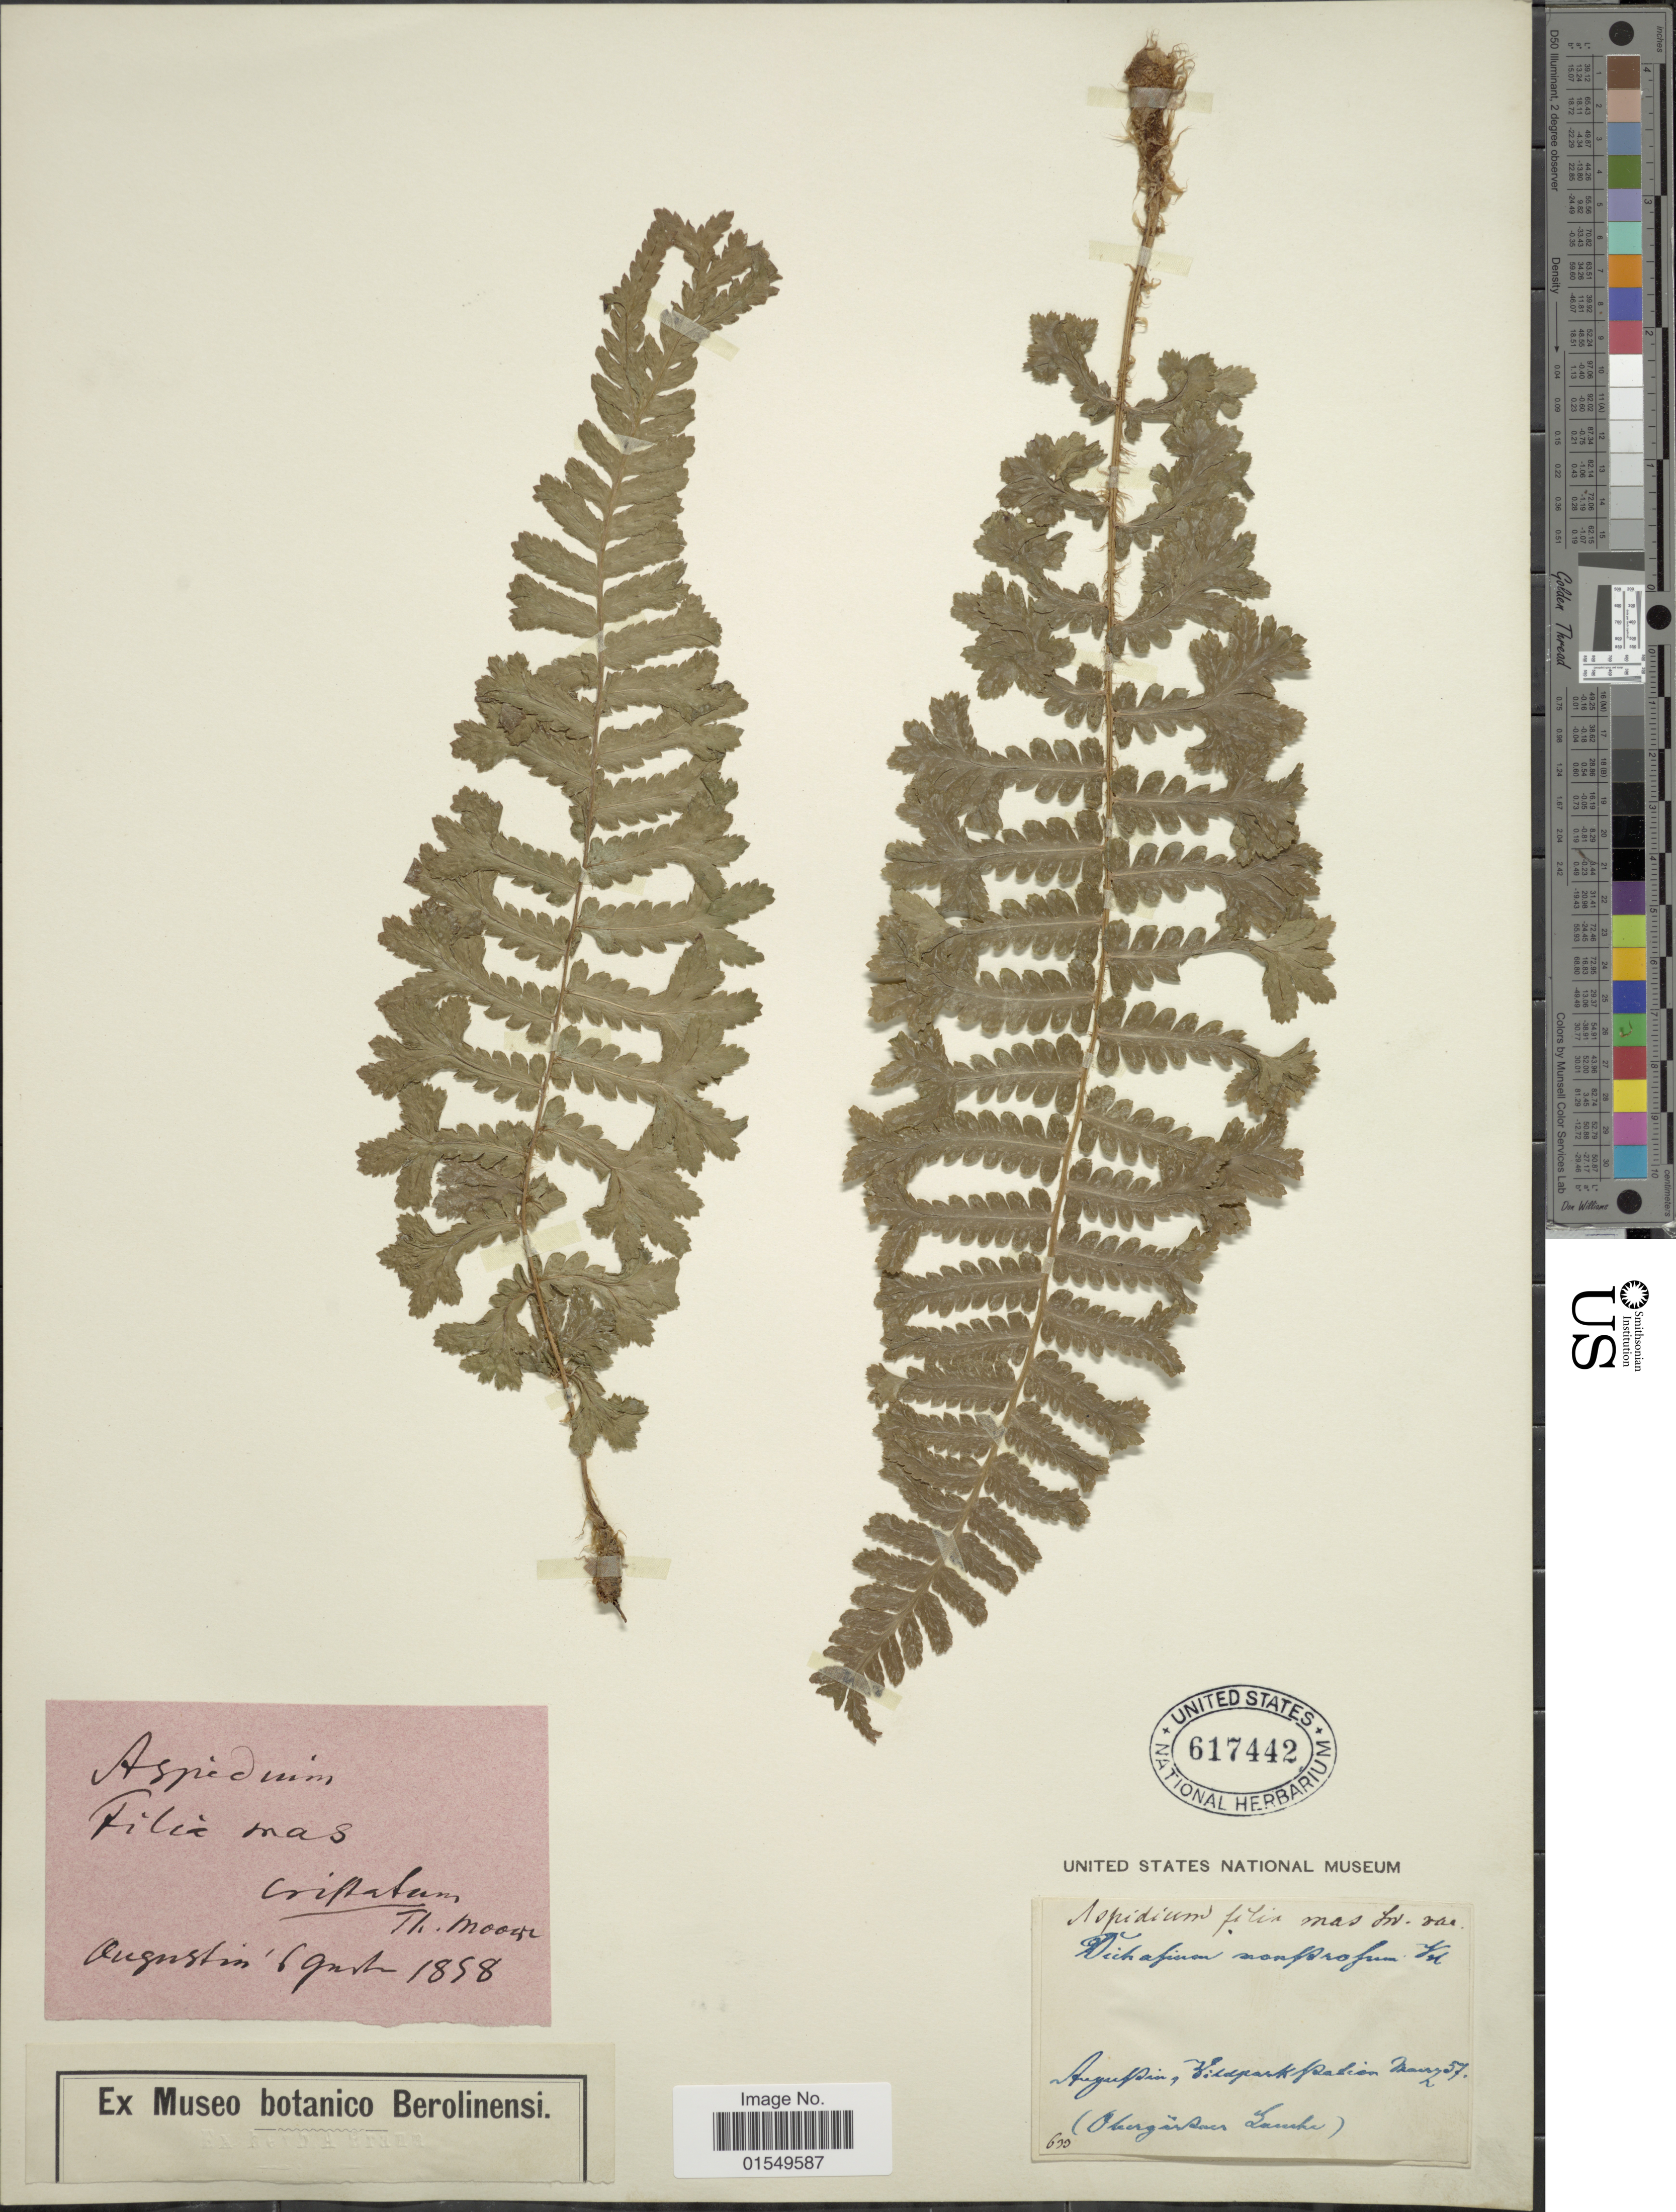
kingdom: Plantae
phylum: Tracheophyta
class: Polypodiopsida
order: Polypodiales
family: Dryopteridaceae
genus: Dryopteris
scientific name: Dryopteris filix-mas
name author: (L.) Schott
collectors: K. Augustin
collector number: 57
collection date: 1858-08-06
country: Germany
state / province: Nordrhein-Westfalen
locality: Augupain[interpreted], Vildpark padion[illegible text] 57 (Obergarsan[interpreted] [illegible text])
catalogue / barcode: US 617442